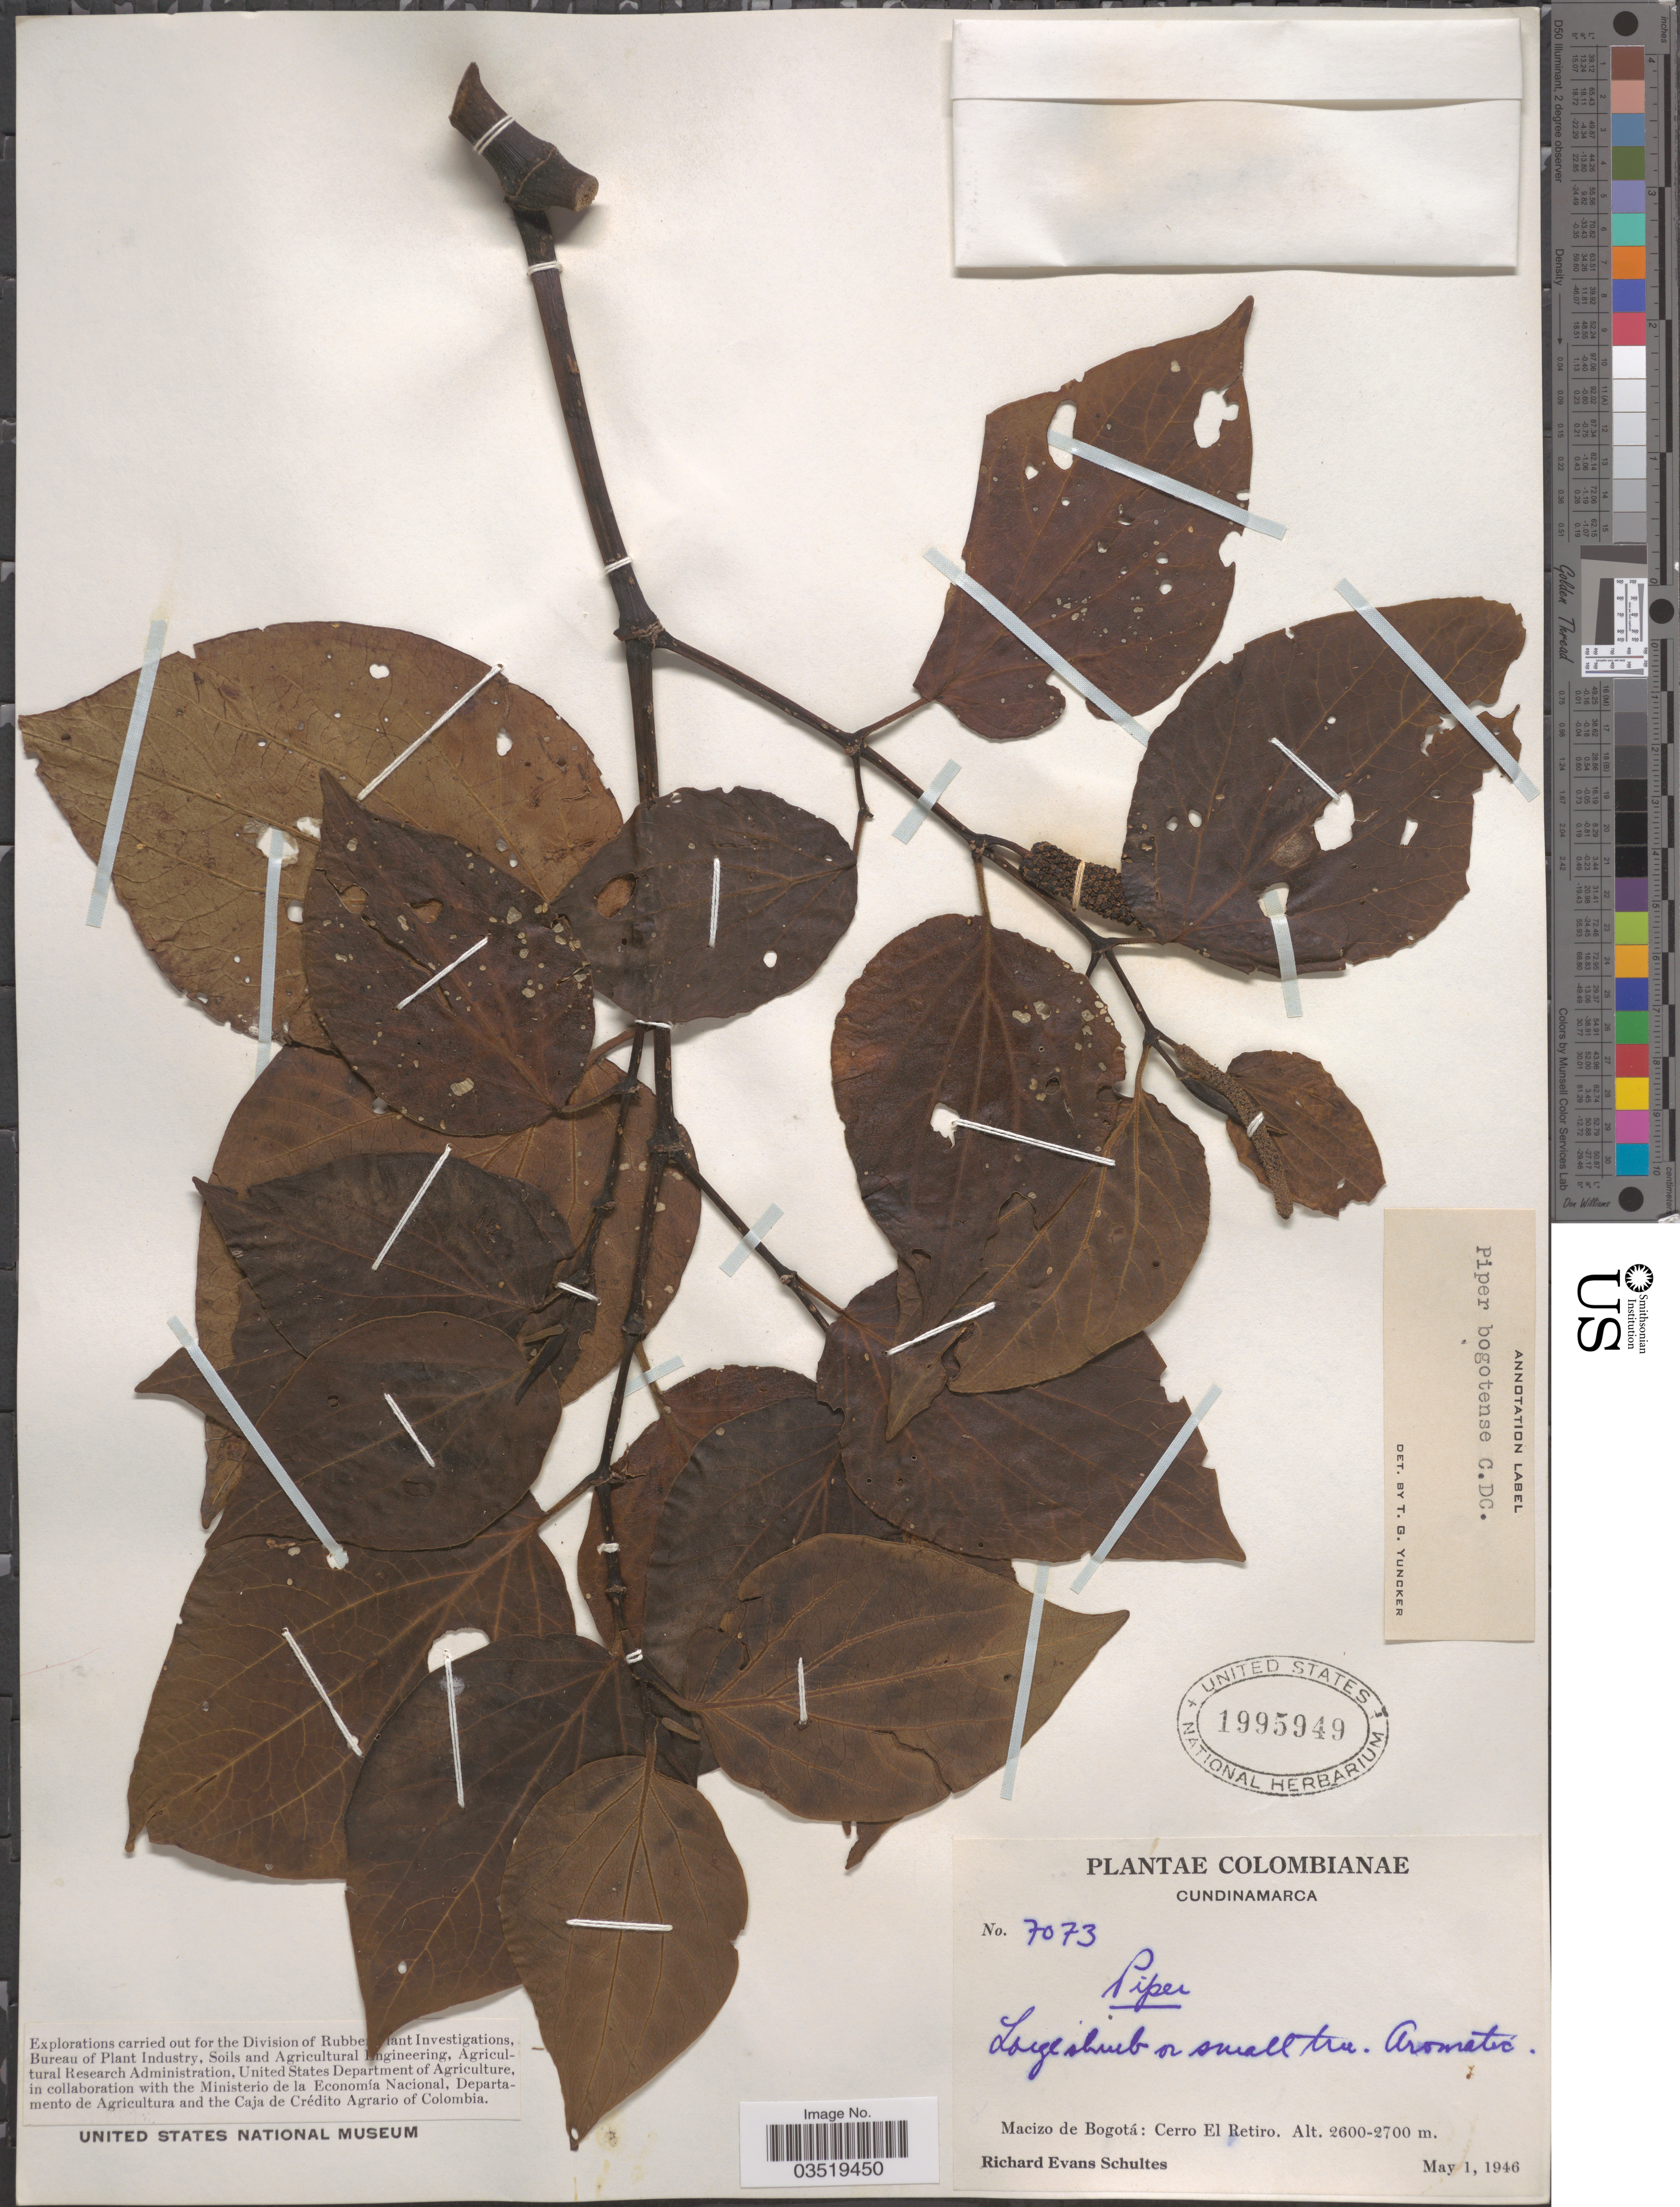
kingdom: Plantae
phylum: Tracheophyta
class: Magnoliopsida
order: Piperales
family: Piperaceae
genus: Piper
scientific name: Piper bogotense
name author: C. DC.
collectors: R. E. Schultes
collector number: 7073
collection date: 1946-05-01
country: Colombia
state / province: Cundinamarca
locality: Macizo de Bogotá: Cerro El Retiro.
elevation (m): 2600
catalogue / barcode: US 1995949